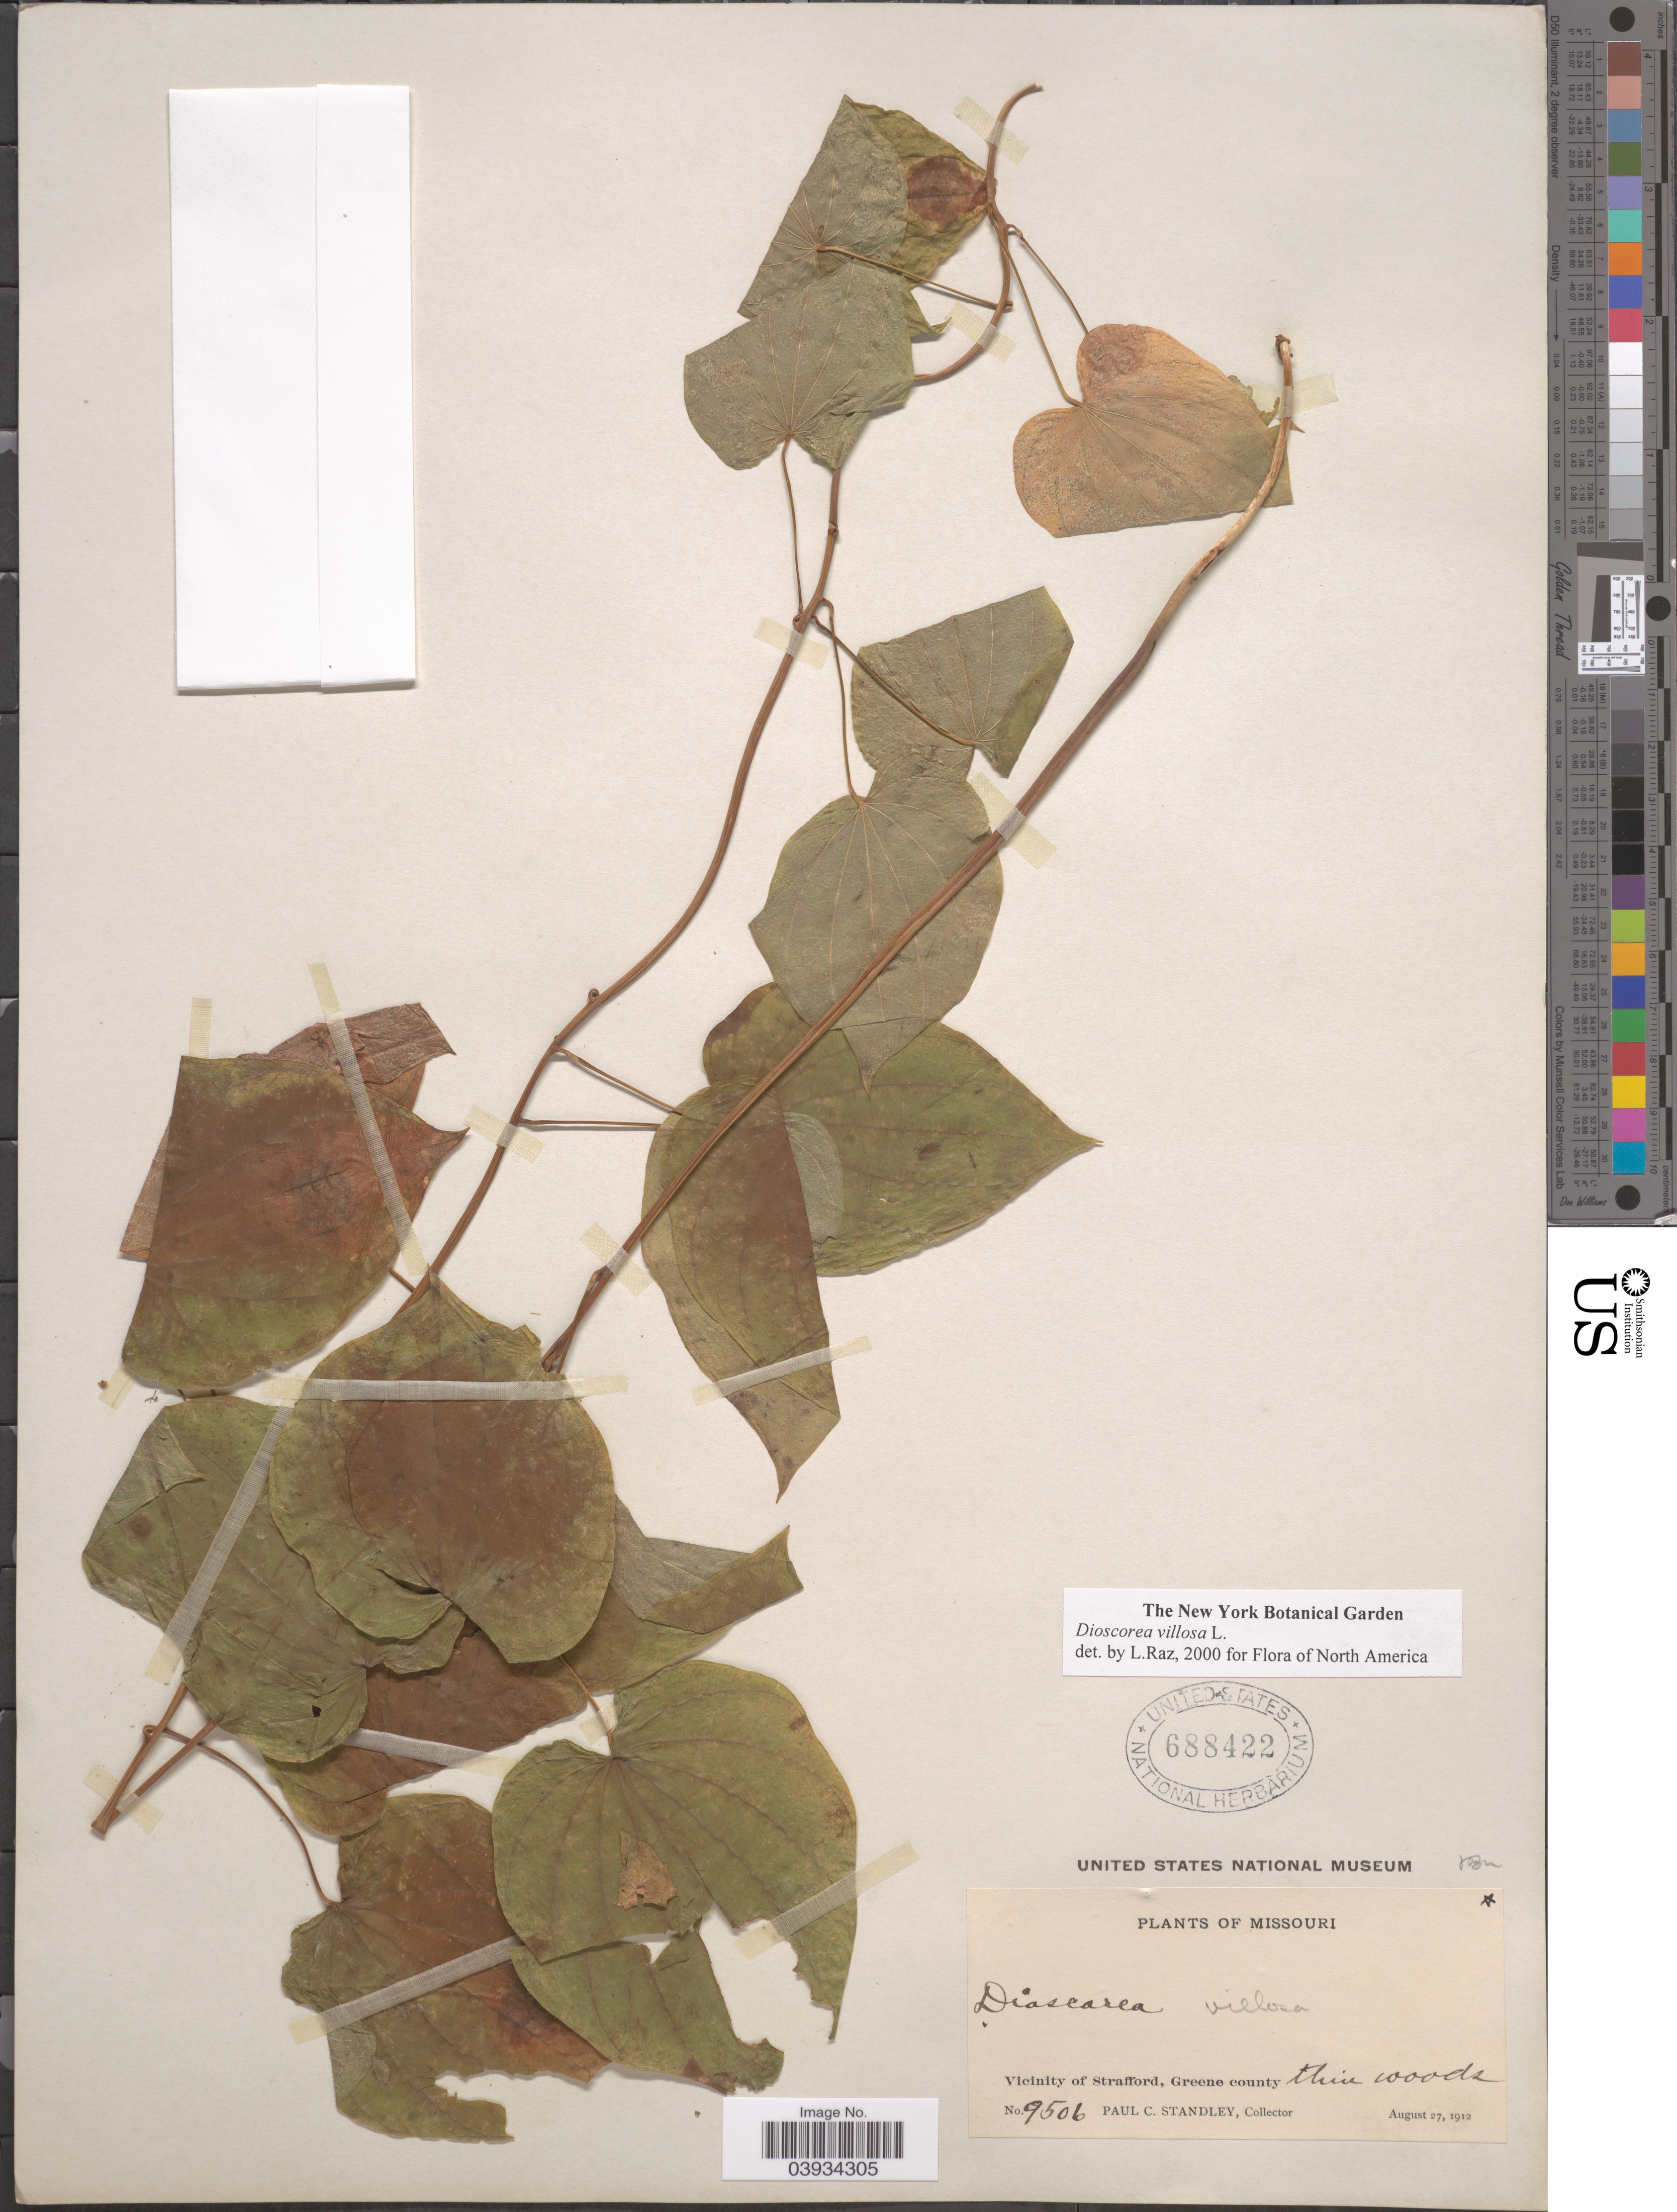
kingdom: Plantae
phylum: Tracheophyta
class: Liliopsida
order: Dioscoreales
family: Dioscoreaceae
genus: Dioscorea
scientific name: Dioscorea villosa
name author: L.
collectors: P. C. Standley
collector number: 9506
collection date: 1912-08-27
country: United States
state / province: Missouri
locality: Vicinity of Strafford, Greene county.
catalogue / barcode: US 688422